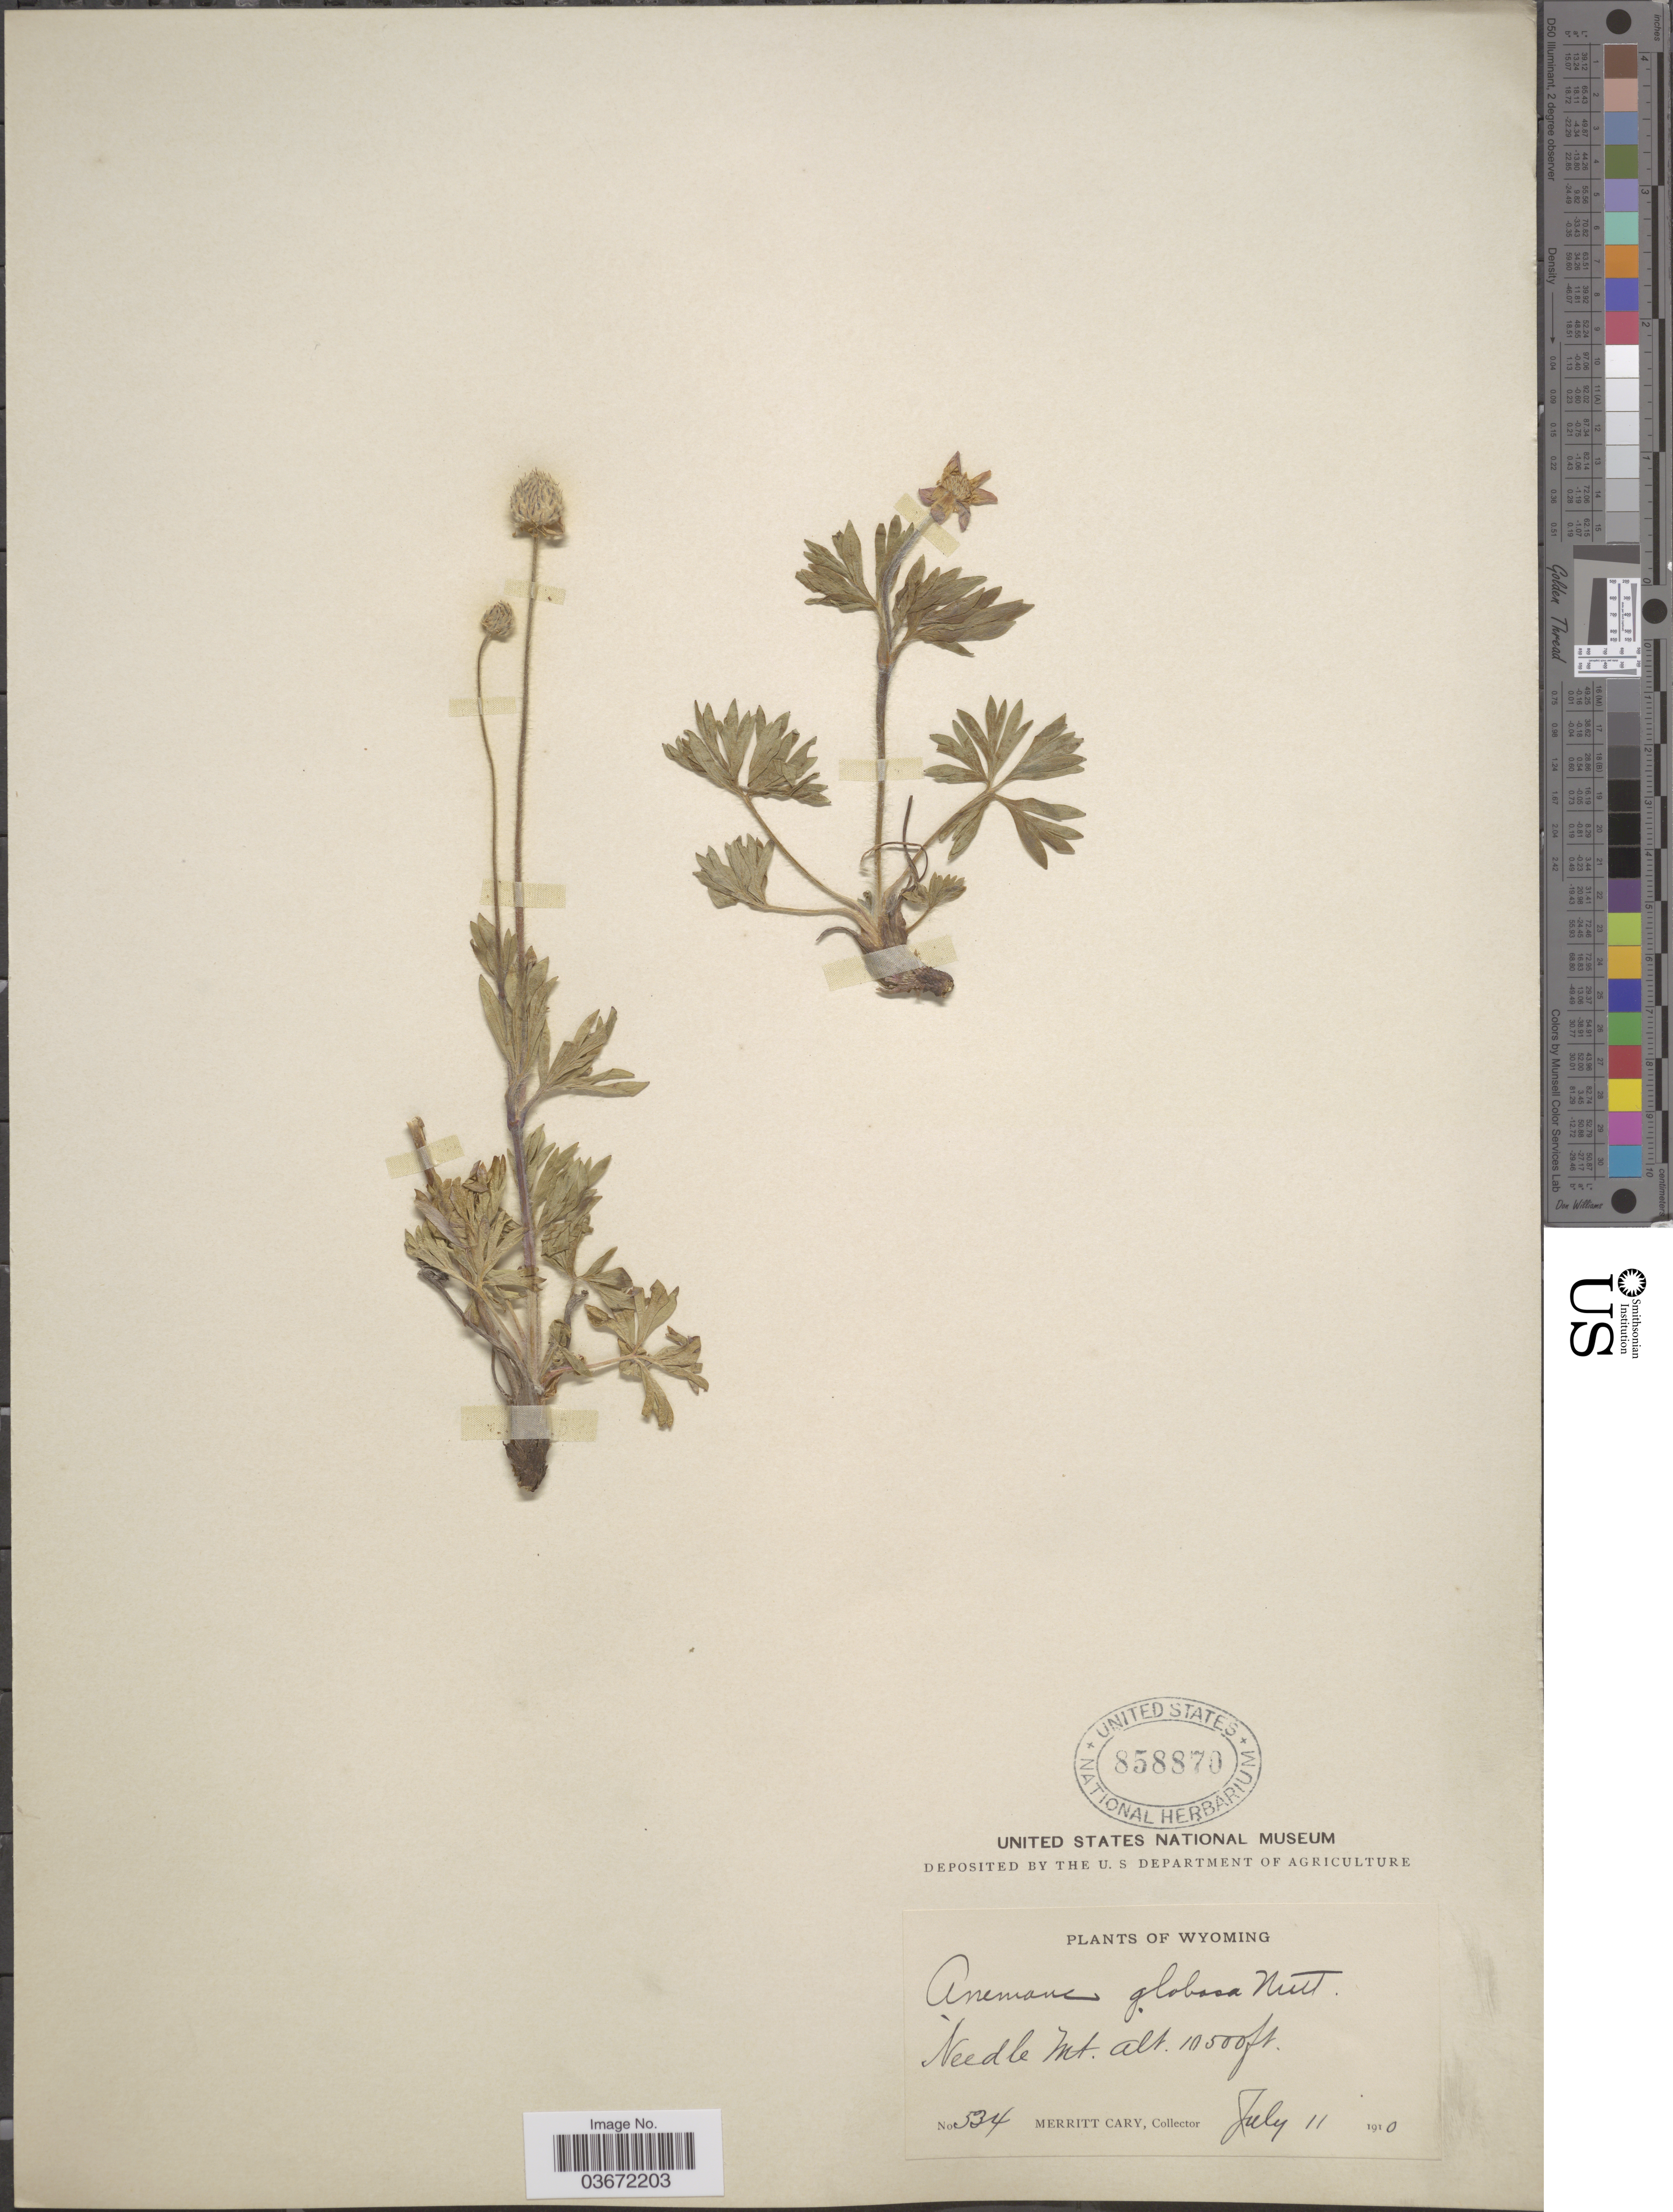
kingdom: Plantae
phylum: Tracheophyta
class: Magnoliopsida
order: Ranunculales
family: Ranunculaceae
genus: Anemone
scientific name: Anemone globosa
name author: (Torr. & A. Gray) Nutt. ex A. Heller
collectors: M. Cary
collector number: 534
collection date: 1910-07-11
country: United States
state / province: Wyoming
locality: Needle Mt.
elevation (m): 3200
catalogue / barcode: US 858870